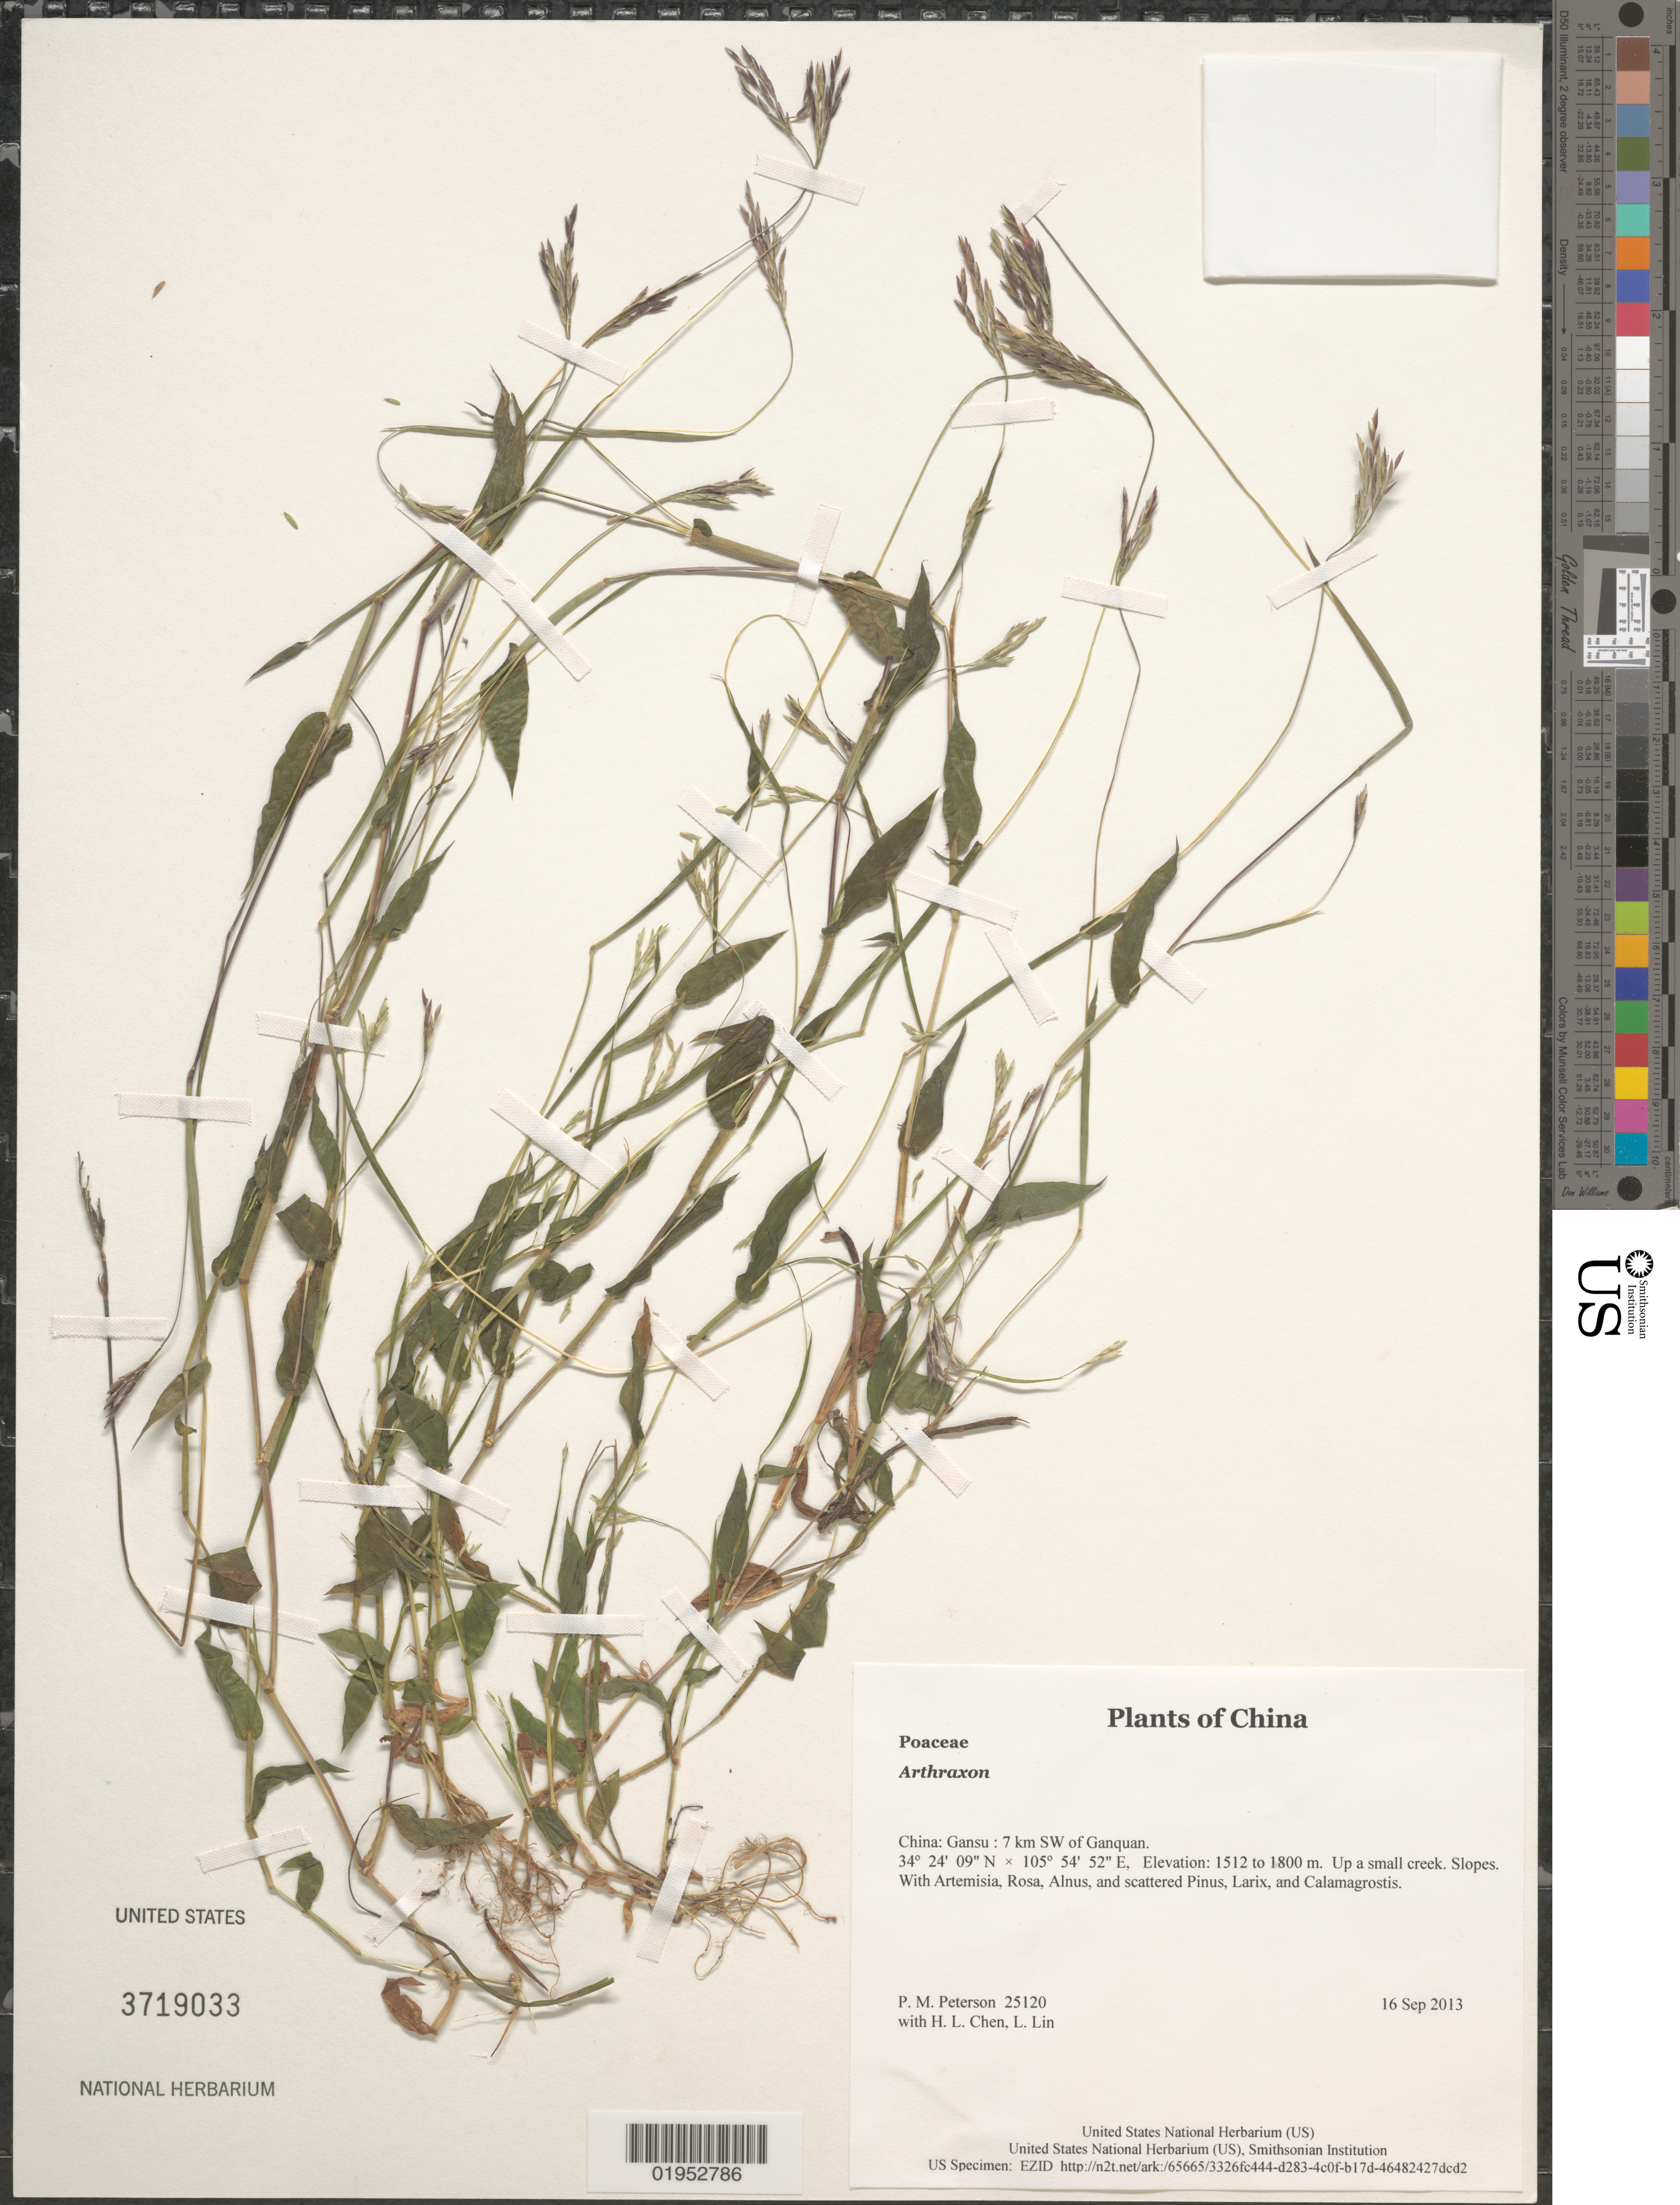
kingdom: Plantae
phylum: Tracheophyta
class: Liliopsida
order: Poales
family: Poaceae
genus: Arthraxon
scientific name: Arthraxon sp.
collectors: P. M. Peterson, H. L. Chen & L. Lin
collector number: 25120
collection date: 2013-09-16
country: China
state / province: Gansu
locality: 7 km SW of Ganquan.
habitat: Up a small creek. Slopes.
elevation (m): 1512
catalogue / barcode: US 3719033